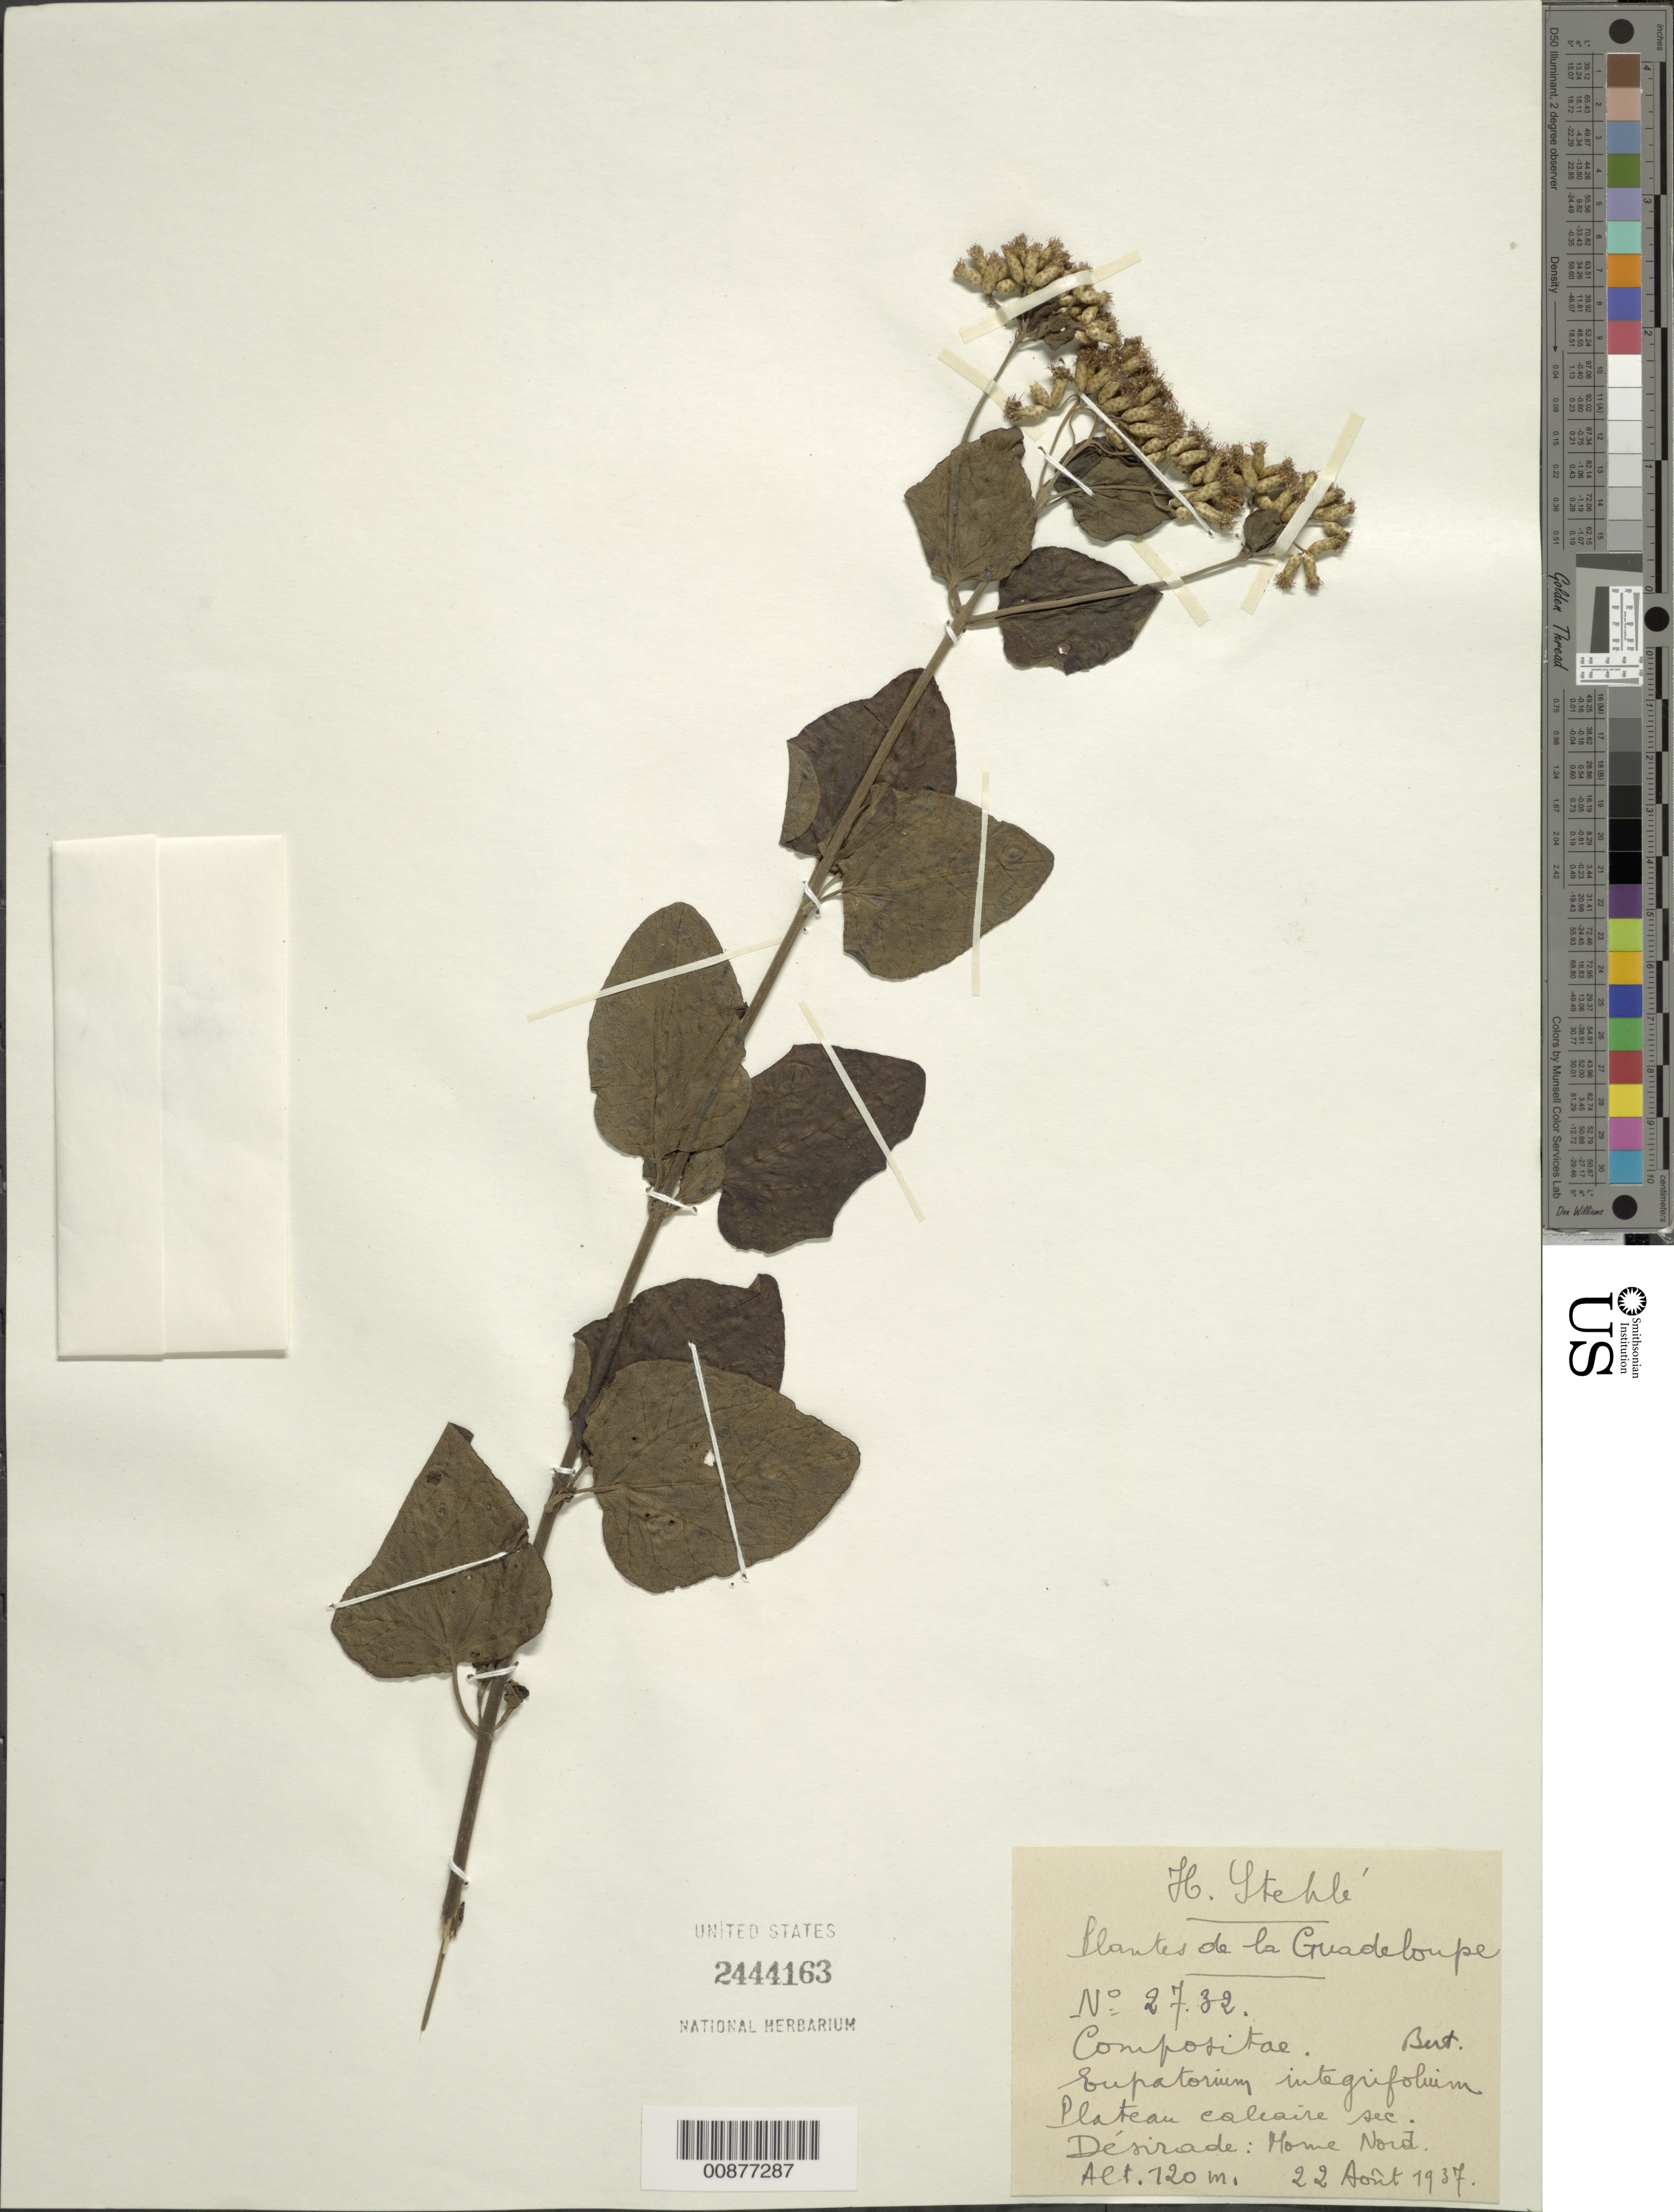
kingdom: Plantae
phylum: Tracheophyta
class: Magnoliopsida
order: Asterales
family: Asteraceae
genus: Chromolaena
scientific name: Chromolaena integrifolia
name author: (Lam.) R.M. King & H. Rob.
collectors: H. Stehlé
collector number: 2732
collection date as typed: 22 Aug 1937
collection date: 1937-08-22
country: Guadeloupe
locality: Désirade: Morne Nord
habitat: Plateau calcaire sec.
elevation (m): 720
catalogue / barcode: US 2444163